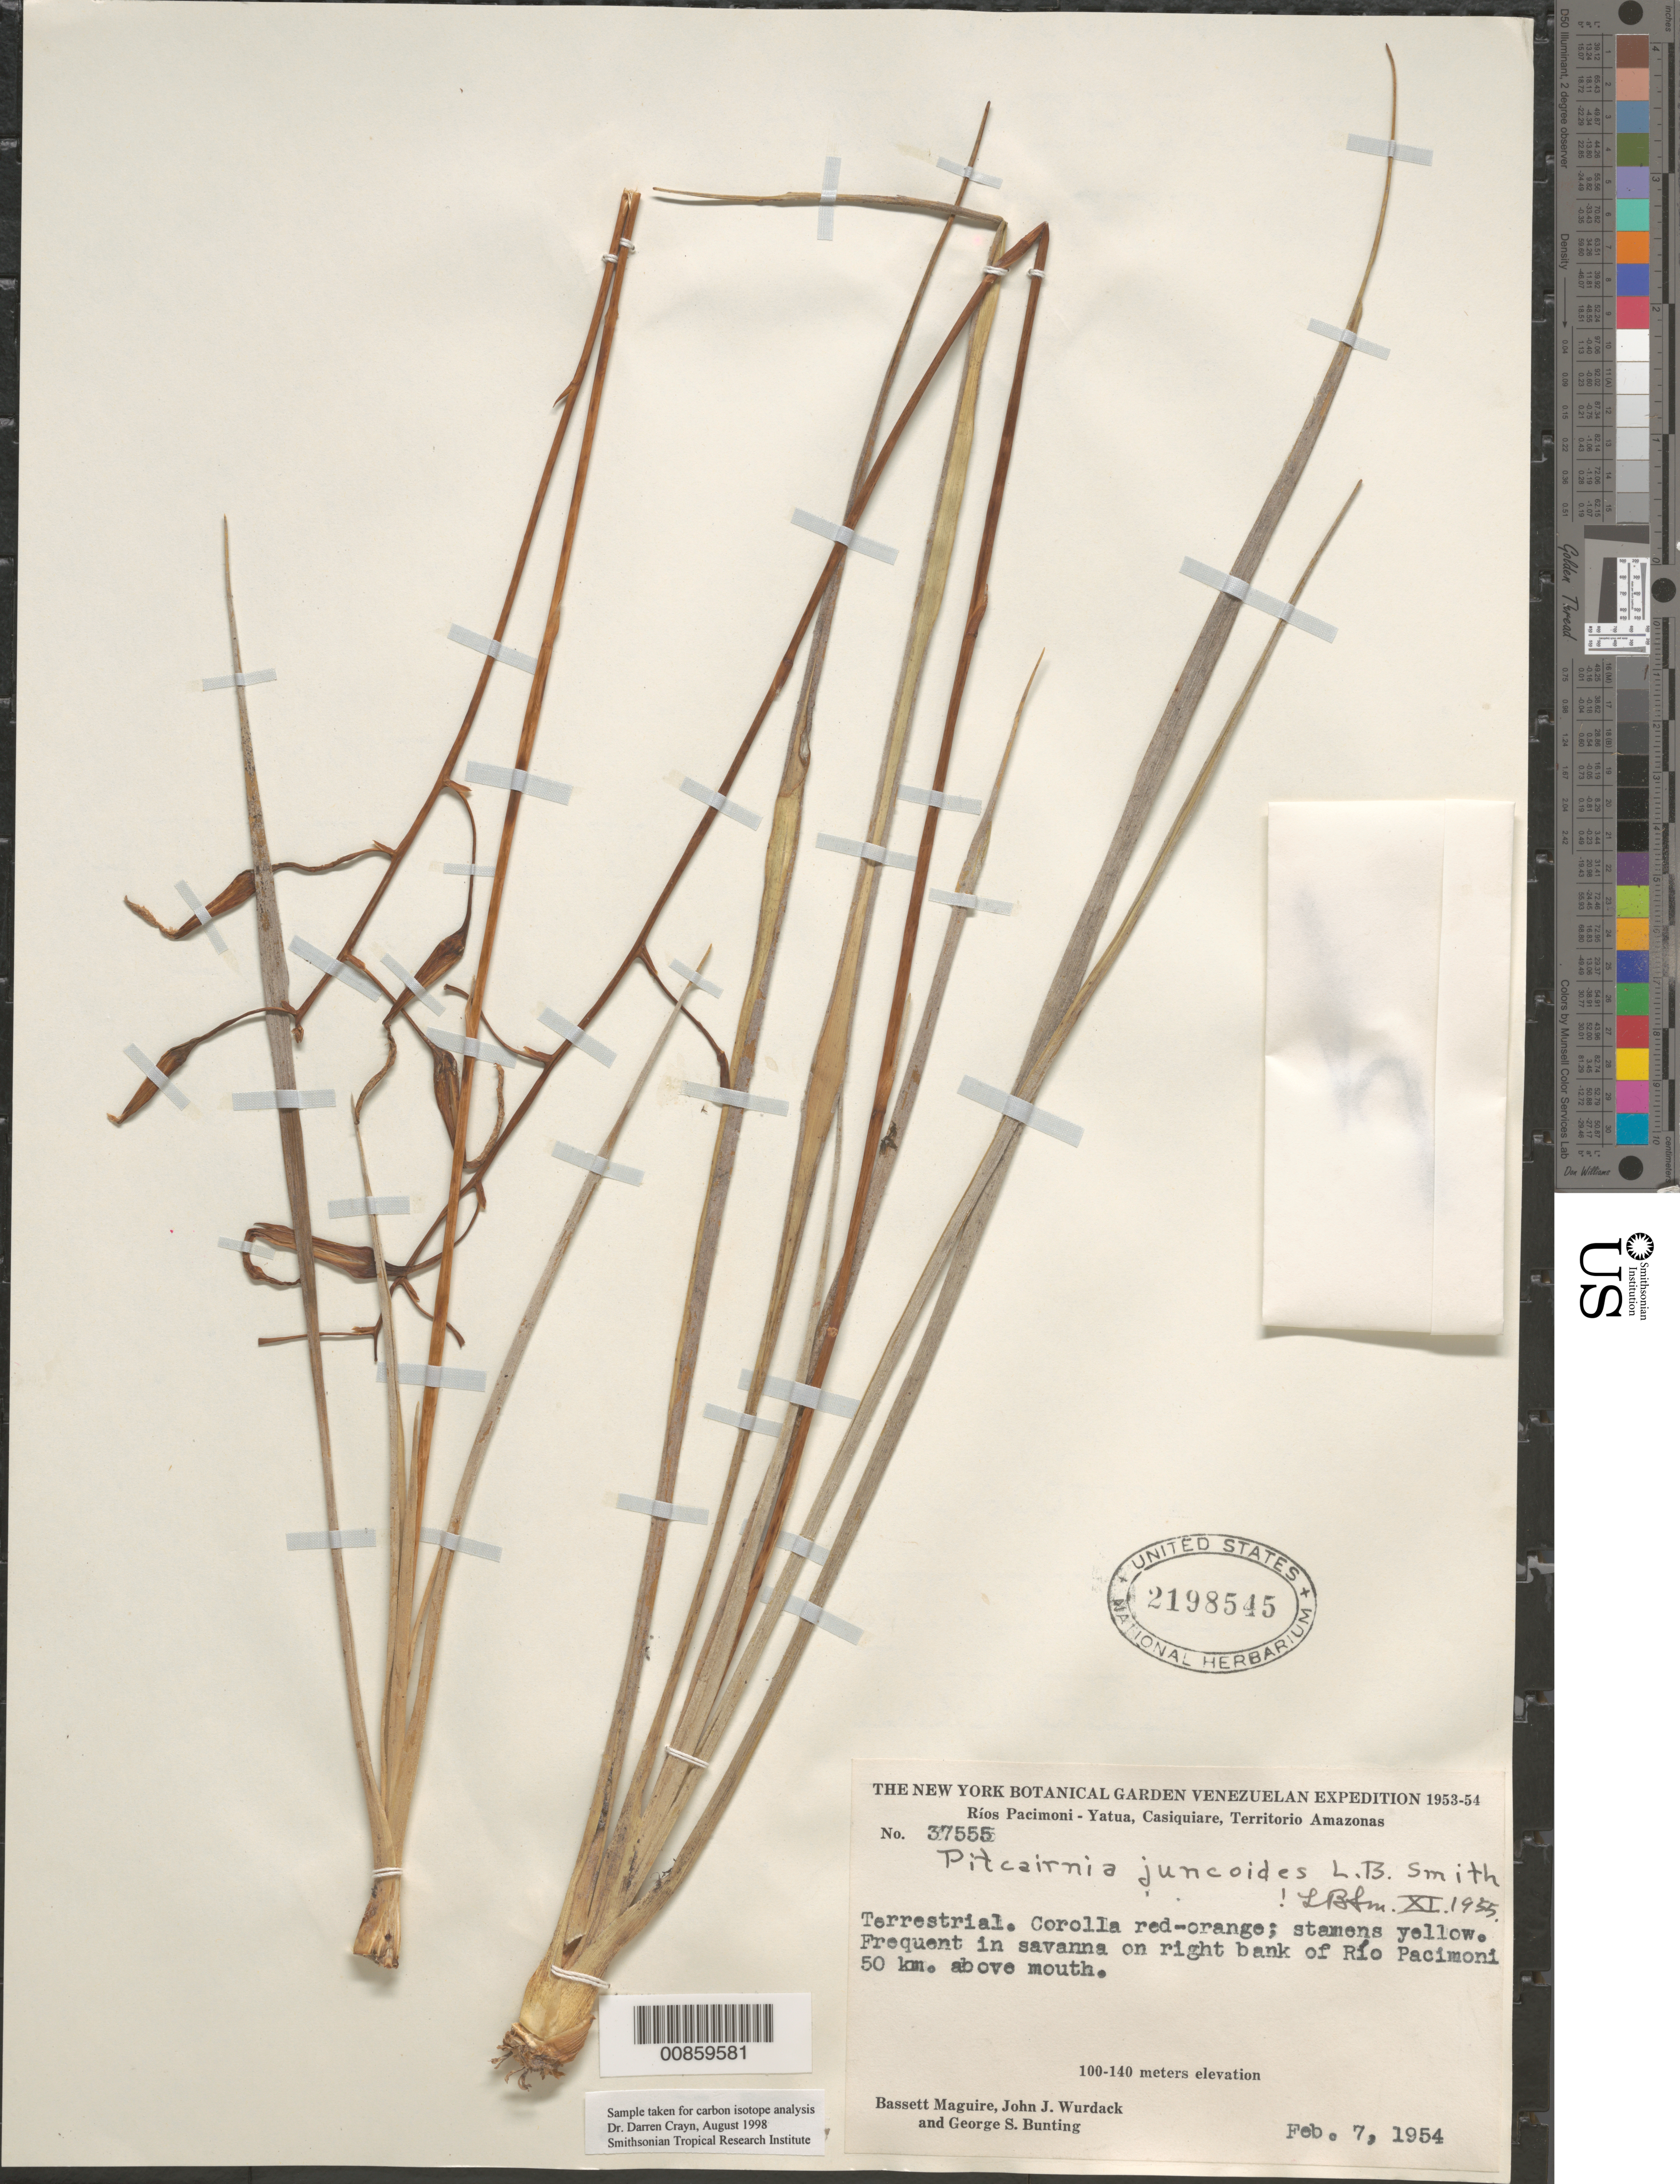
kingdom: Plantae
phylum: Tracheophyta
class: Liliopsida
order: Poales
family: Bromeliaceae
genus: Pitcairnia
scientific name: Pitcairnia juncoides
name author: L.B. Sm.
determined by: Smith, Lyman B., (US), NMNH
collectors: B. Maguire, J. J. Wurdack & G. S. Bunting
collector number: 37555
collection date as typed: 7-Feb-54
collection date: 1954-02-07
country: Venezuela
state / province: Amazonas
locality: Pacimoni Savanna, Río Pacimoni, 50 km above mouth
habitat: Savanna on right bank of Rio Pacimoni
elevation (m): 100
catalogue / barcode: US 2198545